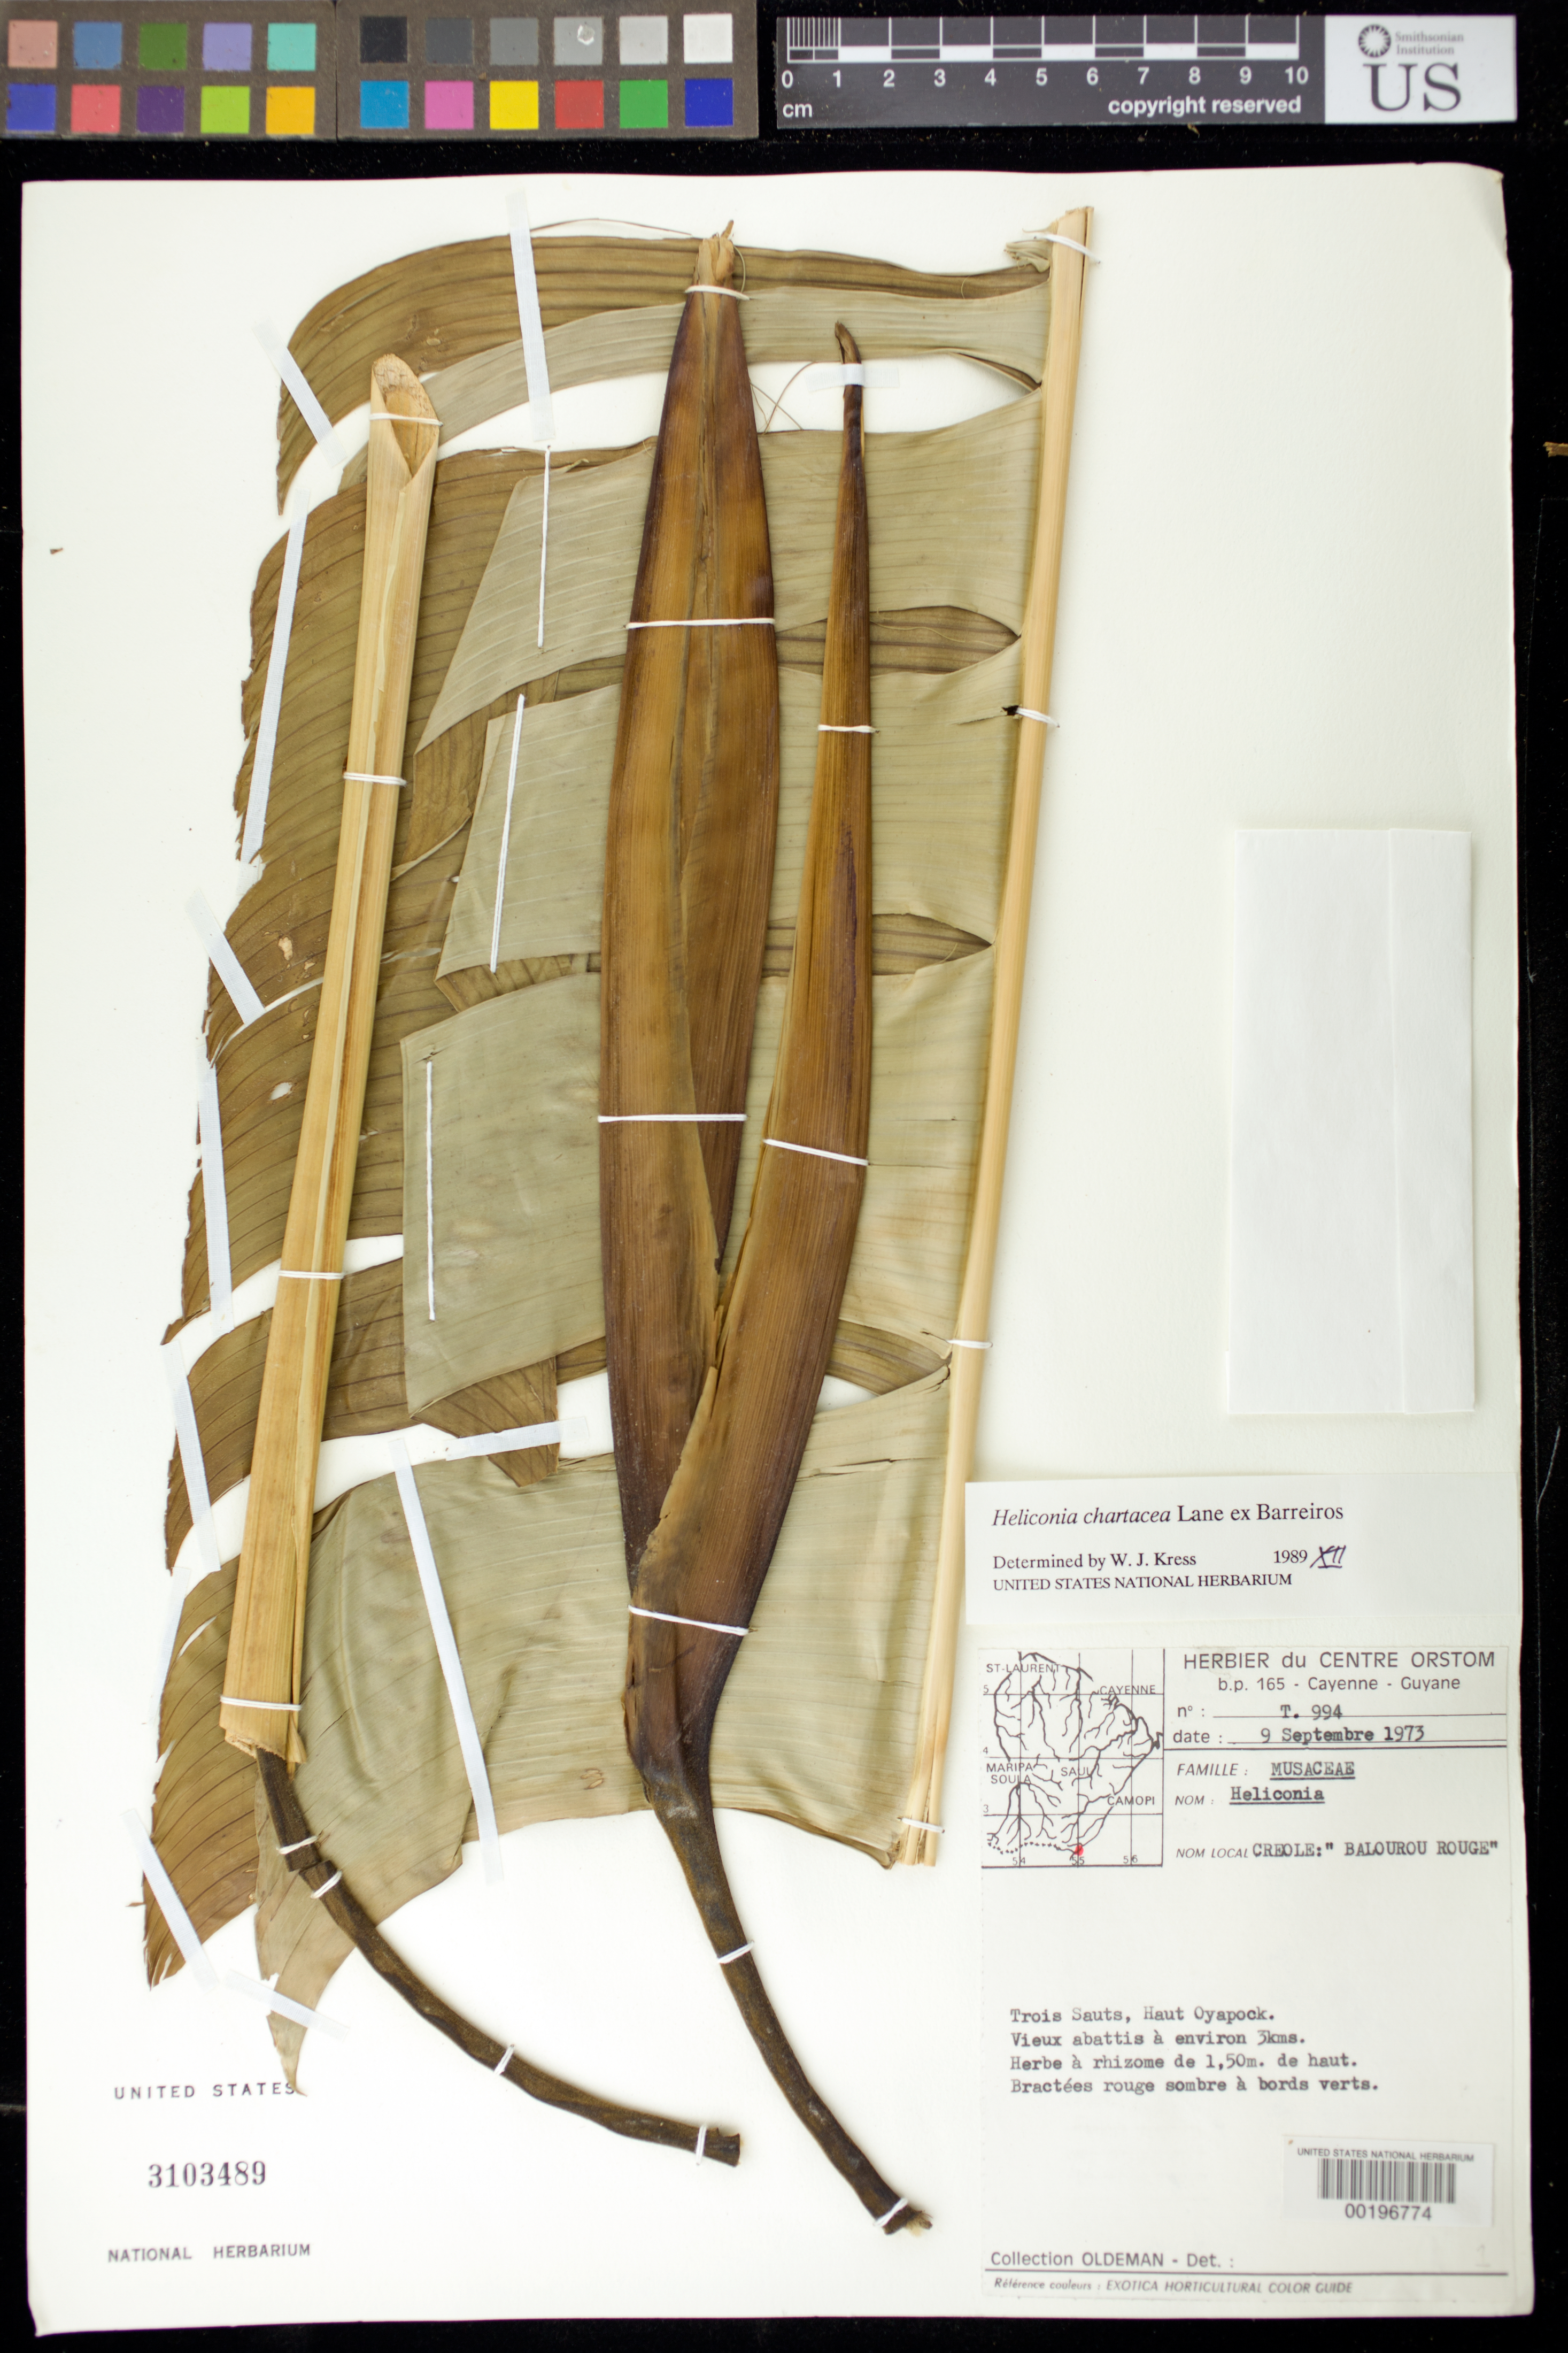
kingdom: Plantae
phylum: Tracheophyta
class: Liliopsida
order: Zingiberales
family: Heliconiaceae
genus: Heliconia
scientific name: Heliconia chartacea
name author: Lane ex Barreiros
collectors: R. Oldeman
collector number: T. 994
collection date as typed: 09 Sep 1973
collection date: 1973-09-09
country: French Guiana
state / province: Saint-Laurent-du-Maroni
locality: Trois sauts, haut oyapock. vieux abattis a environ 3 kms. [former arrondissement of inini.]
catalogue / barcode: US 3103489